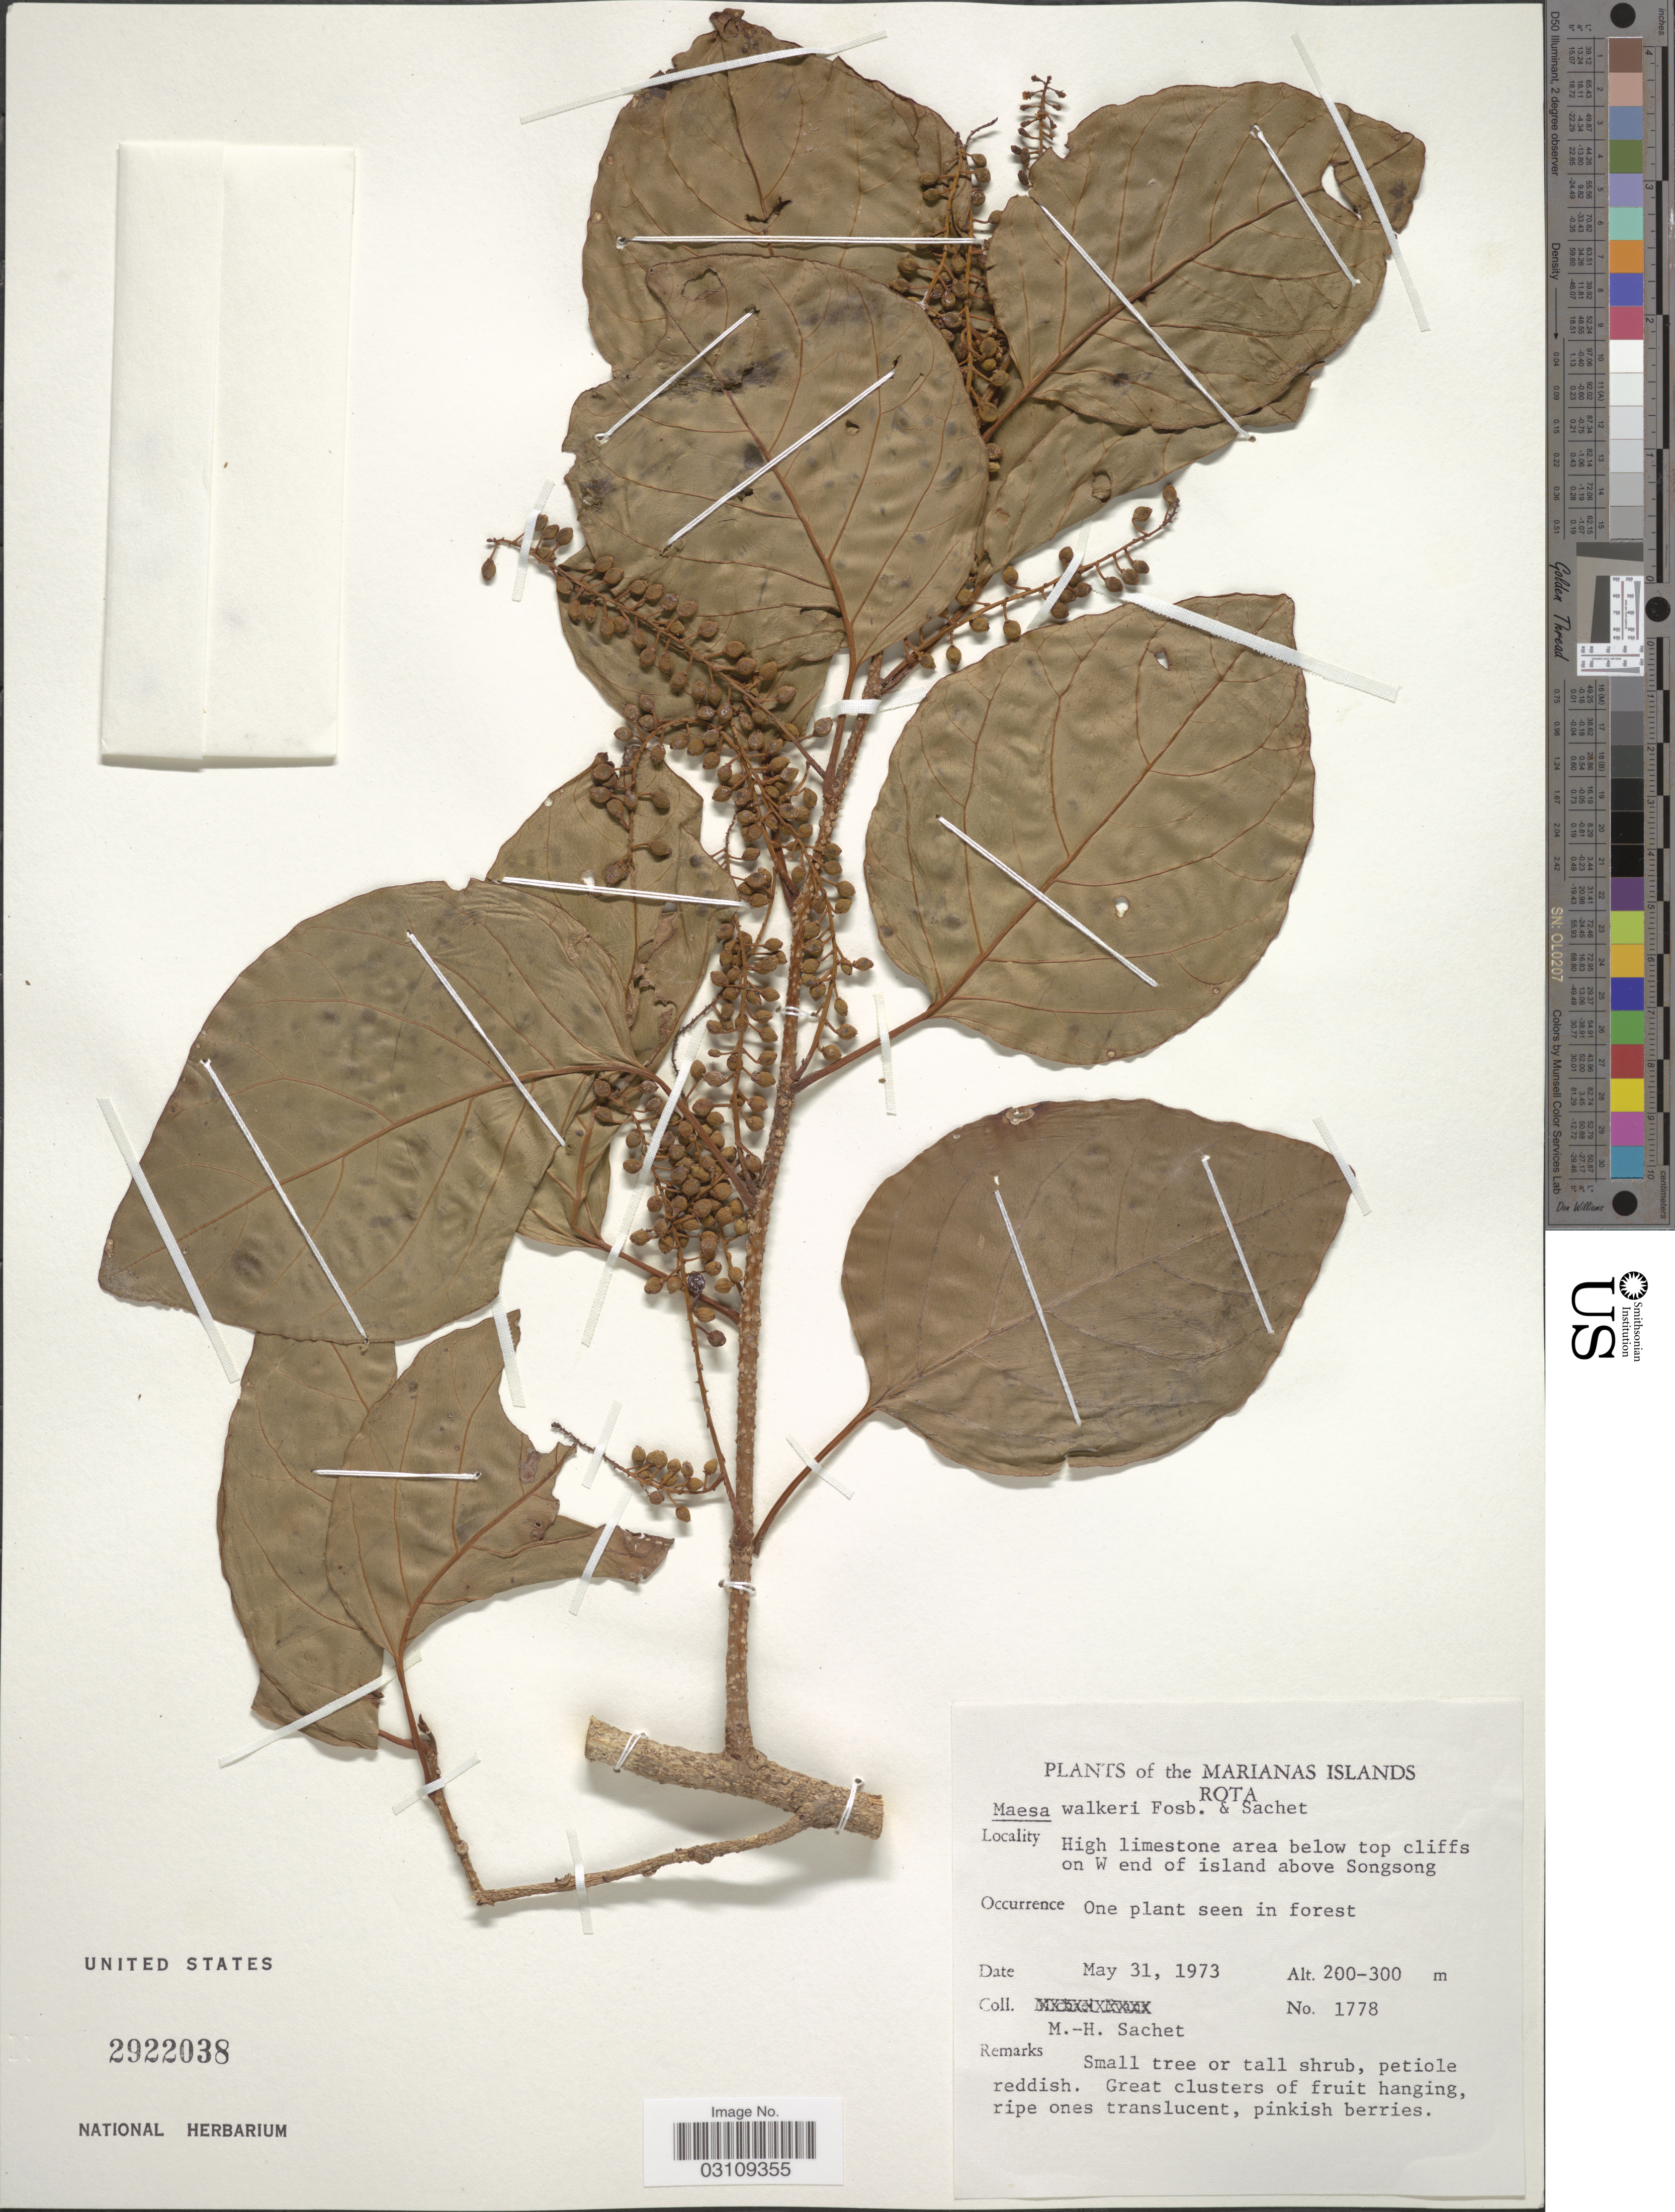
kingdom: Plantae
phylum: Tracheophyta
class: Magnoliopsida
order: Ericales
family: Primulaceae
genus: Maesa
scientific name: Maesa walkeri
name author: Fosberg & Sachet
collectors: M.-H. Sachet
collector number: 1778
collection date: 1973-05-31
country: Northern Mariana Islands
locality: Marianas Islands. Rota. High limestone area below top cliffs on W end of island above Songsong.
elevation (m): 200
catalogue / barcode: US 2922038